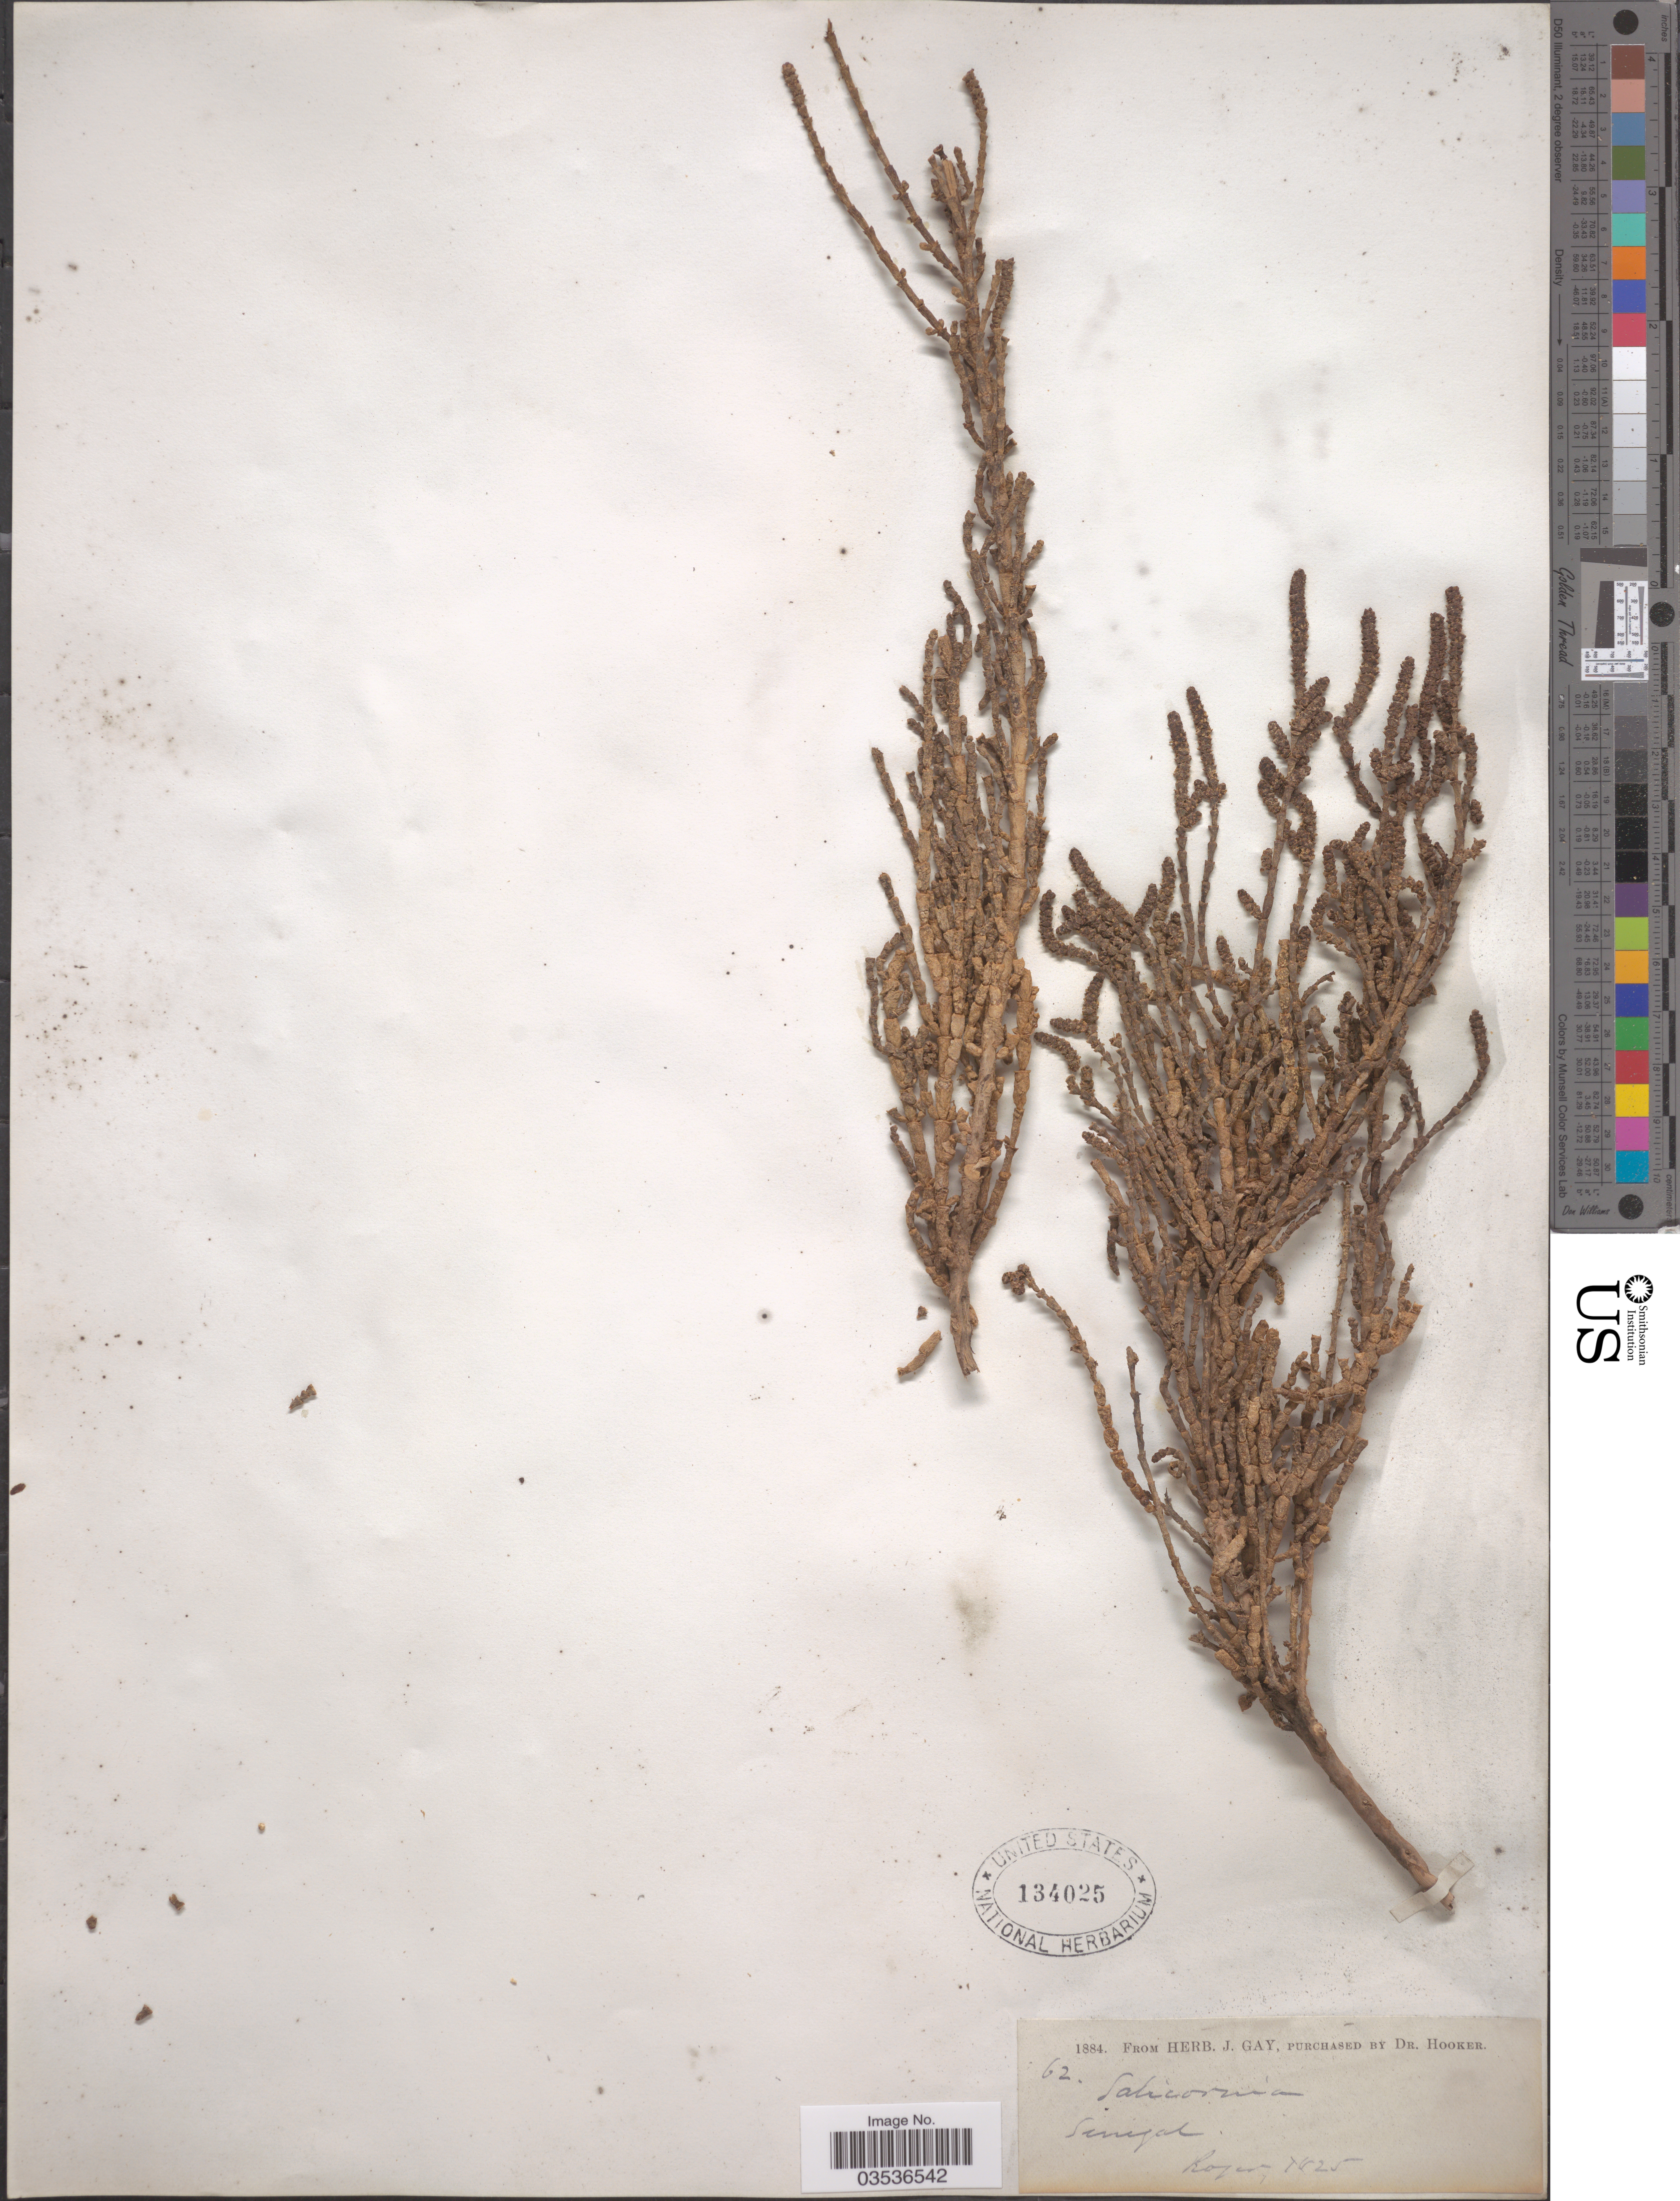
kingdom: Plantae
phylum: Tracheophyta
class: Magnoliopsida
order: Caryophyllales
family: Amaranthaceae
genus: Salicornia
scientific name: Salicornia sp.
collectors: -. Roger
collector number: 62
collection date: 1825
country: Senegal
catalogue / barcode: US 134025